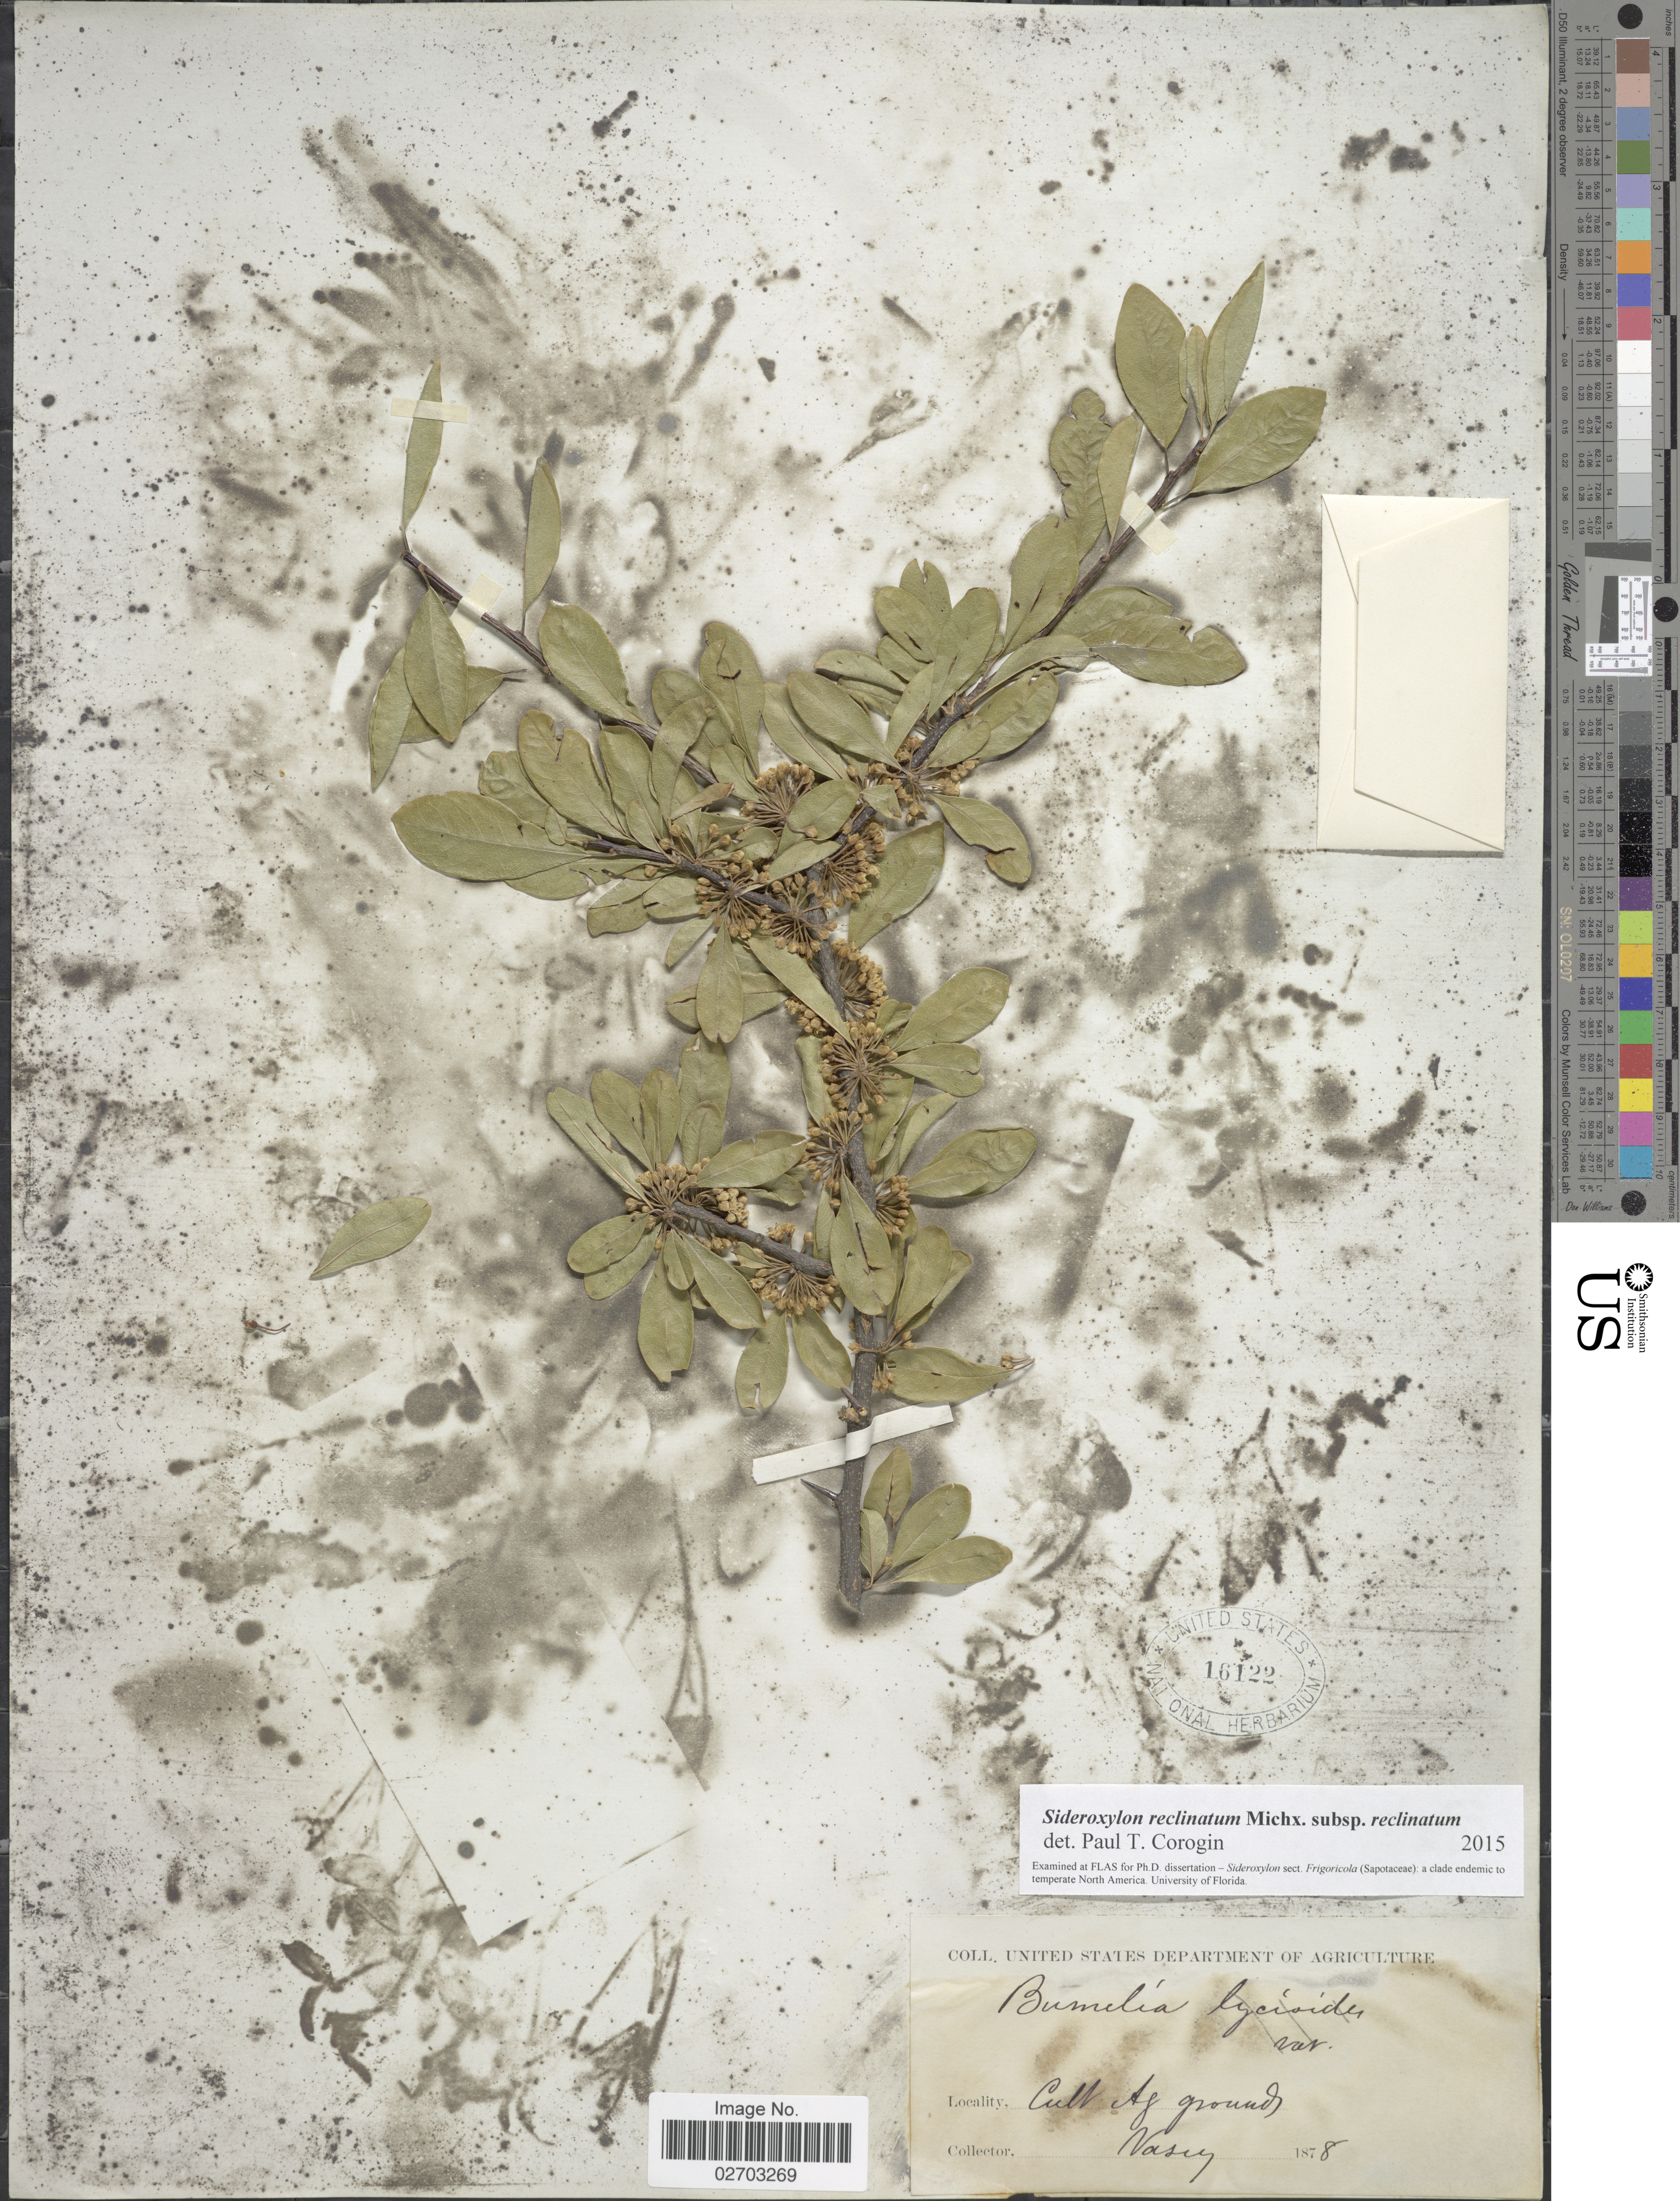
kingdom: Plantae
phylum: Tracheophyta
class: Magnoliopsida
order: Ericales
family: Sapotaceae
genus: Sideroxylon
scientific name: Sideroxylon reclinatum Michx. subsp. reclinatum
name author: Michx.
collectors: Vasey, --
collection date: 1878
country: United States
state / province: District of Columbia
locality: Cult. Ag grounds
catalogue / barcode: US 16122